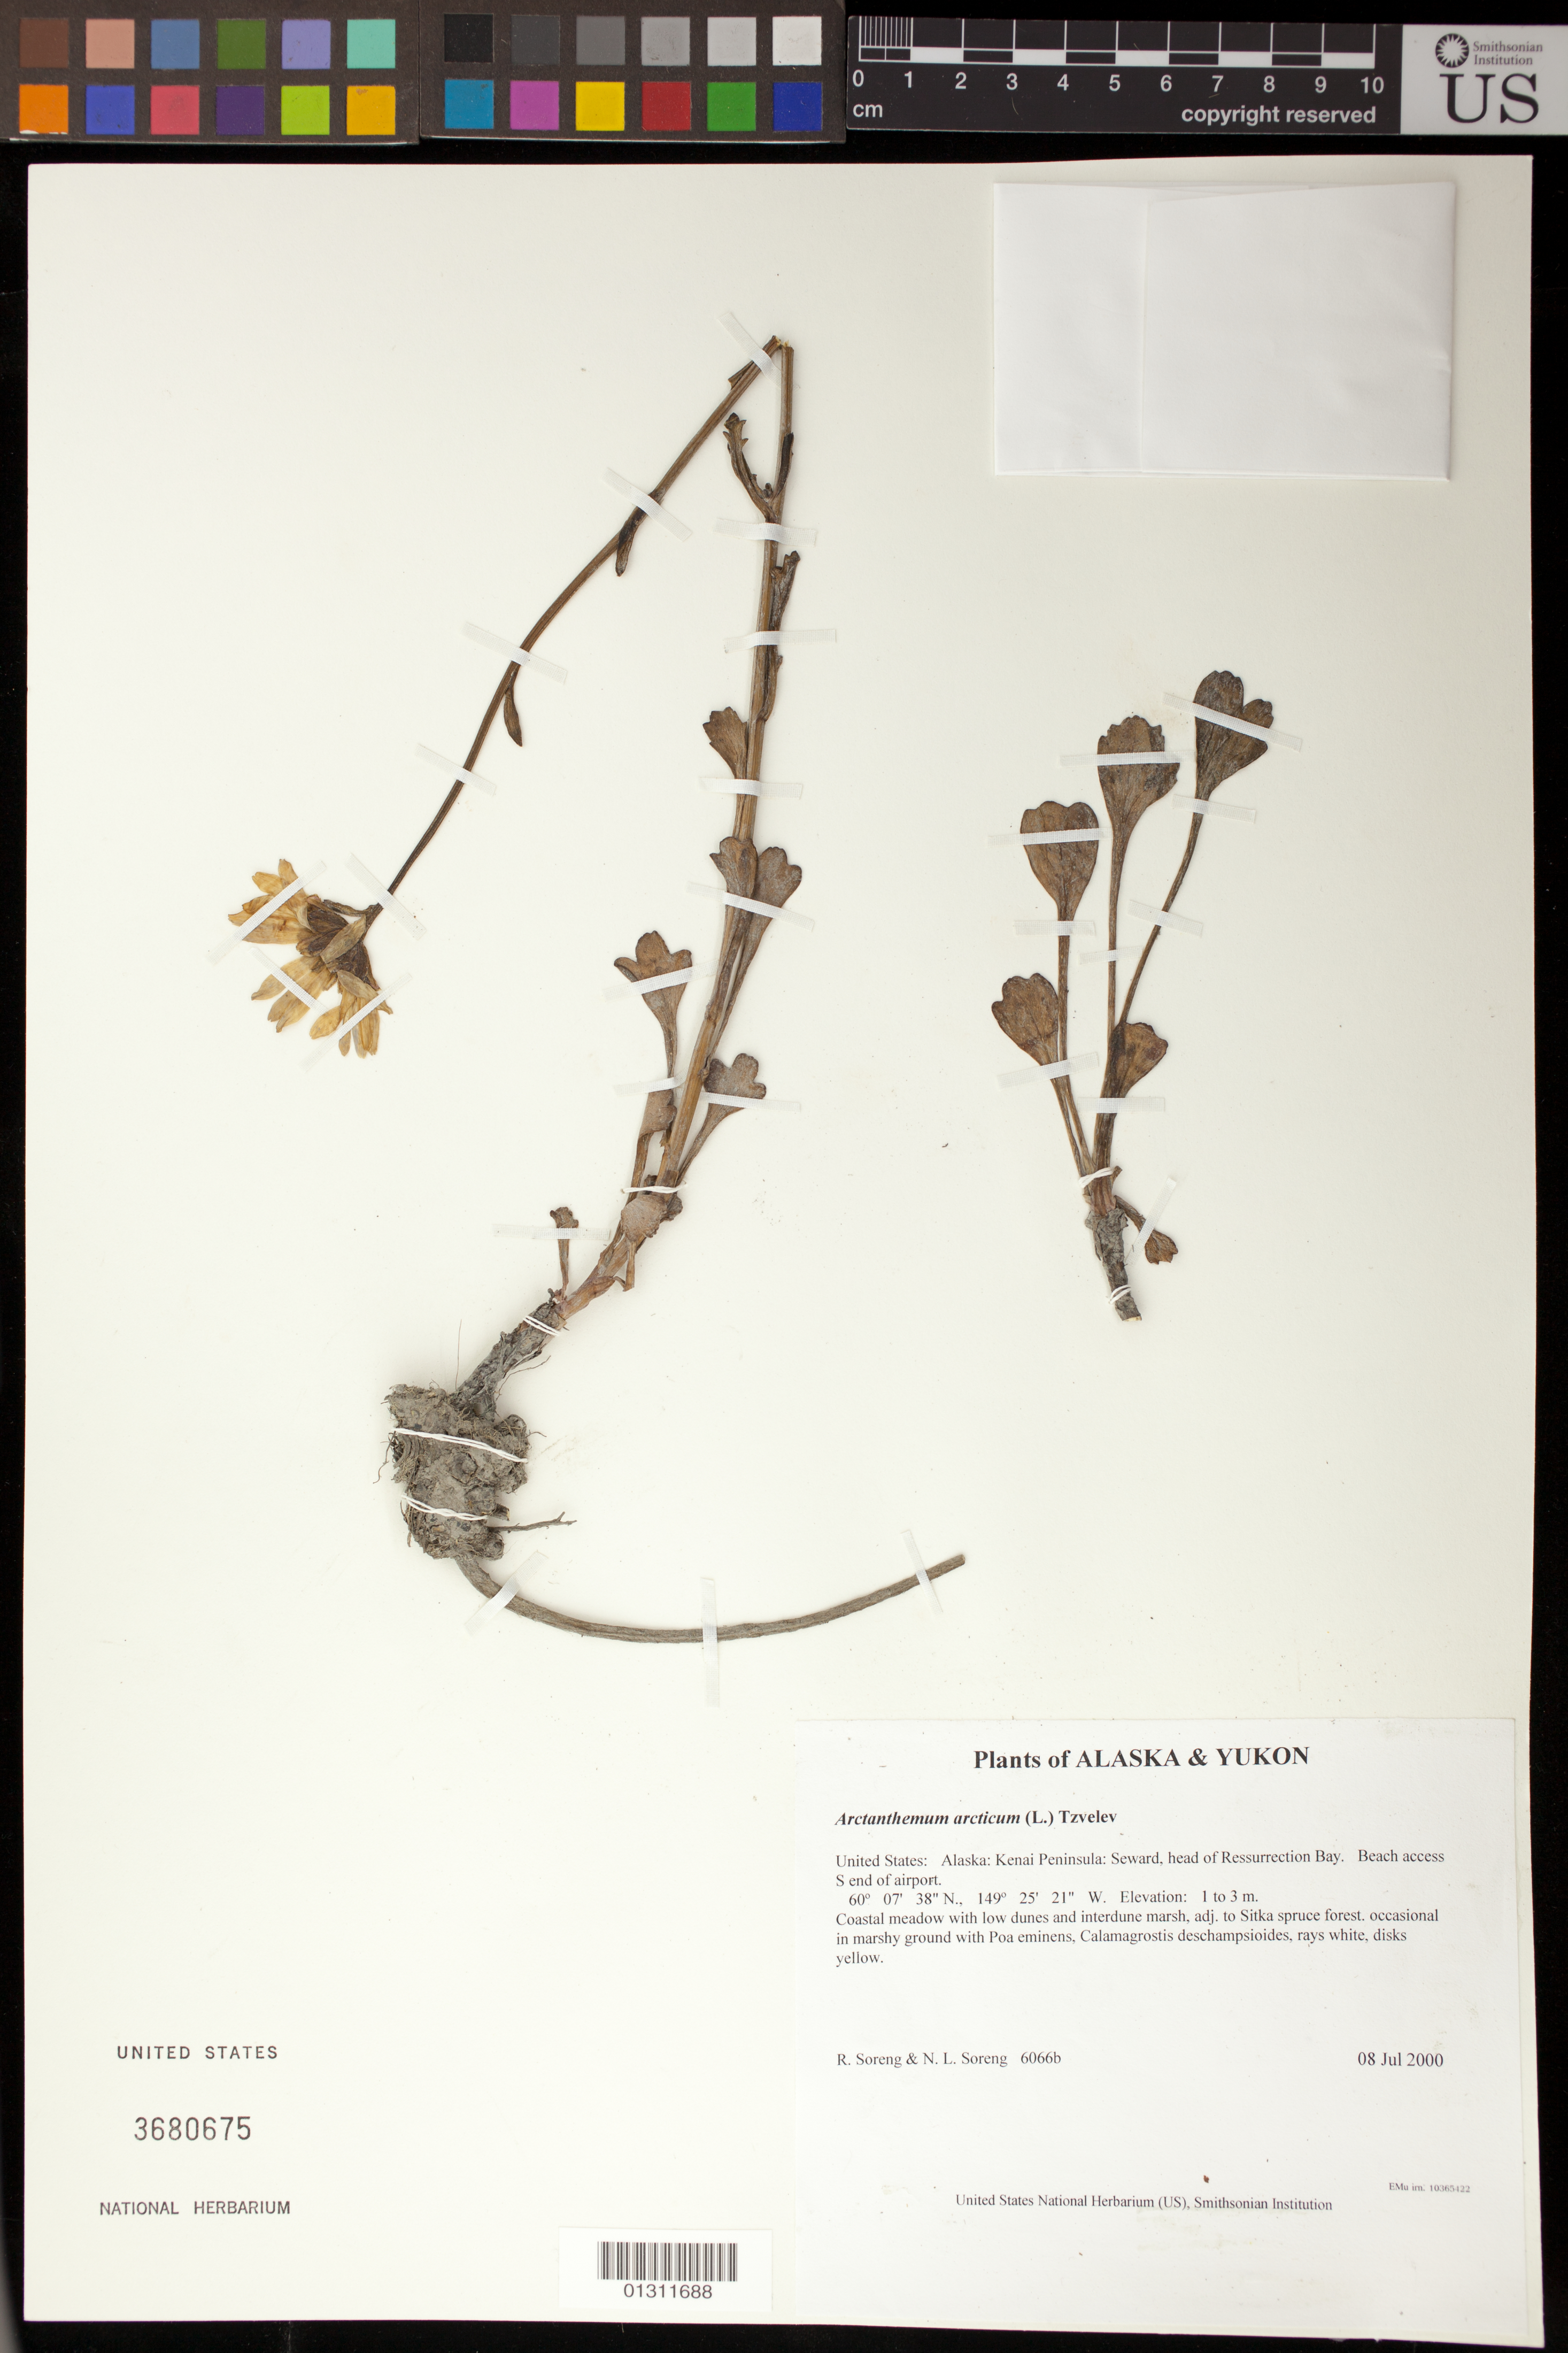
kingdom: Plantae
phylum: Tracheophyta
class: Magnoliopsida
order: Asterales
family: Asteraceae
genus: Arctanthemum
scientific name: Arctanthemum arcticum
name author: (L.) Tzvelev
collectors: R. J. Soreng & N. L. Soreng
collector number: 6066b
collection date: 2000-07-08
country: United States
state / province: Alaska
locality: Kenai Peninsula: Seward, head of Ressurrection Bay. Beach access S end of airport.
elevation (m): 1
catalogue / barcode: US 3680675